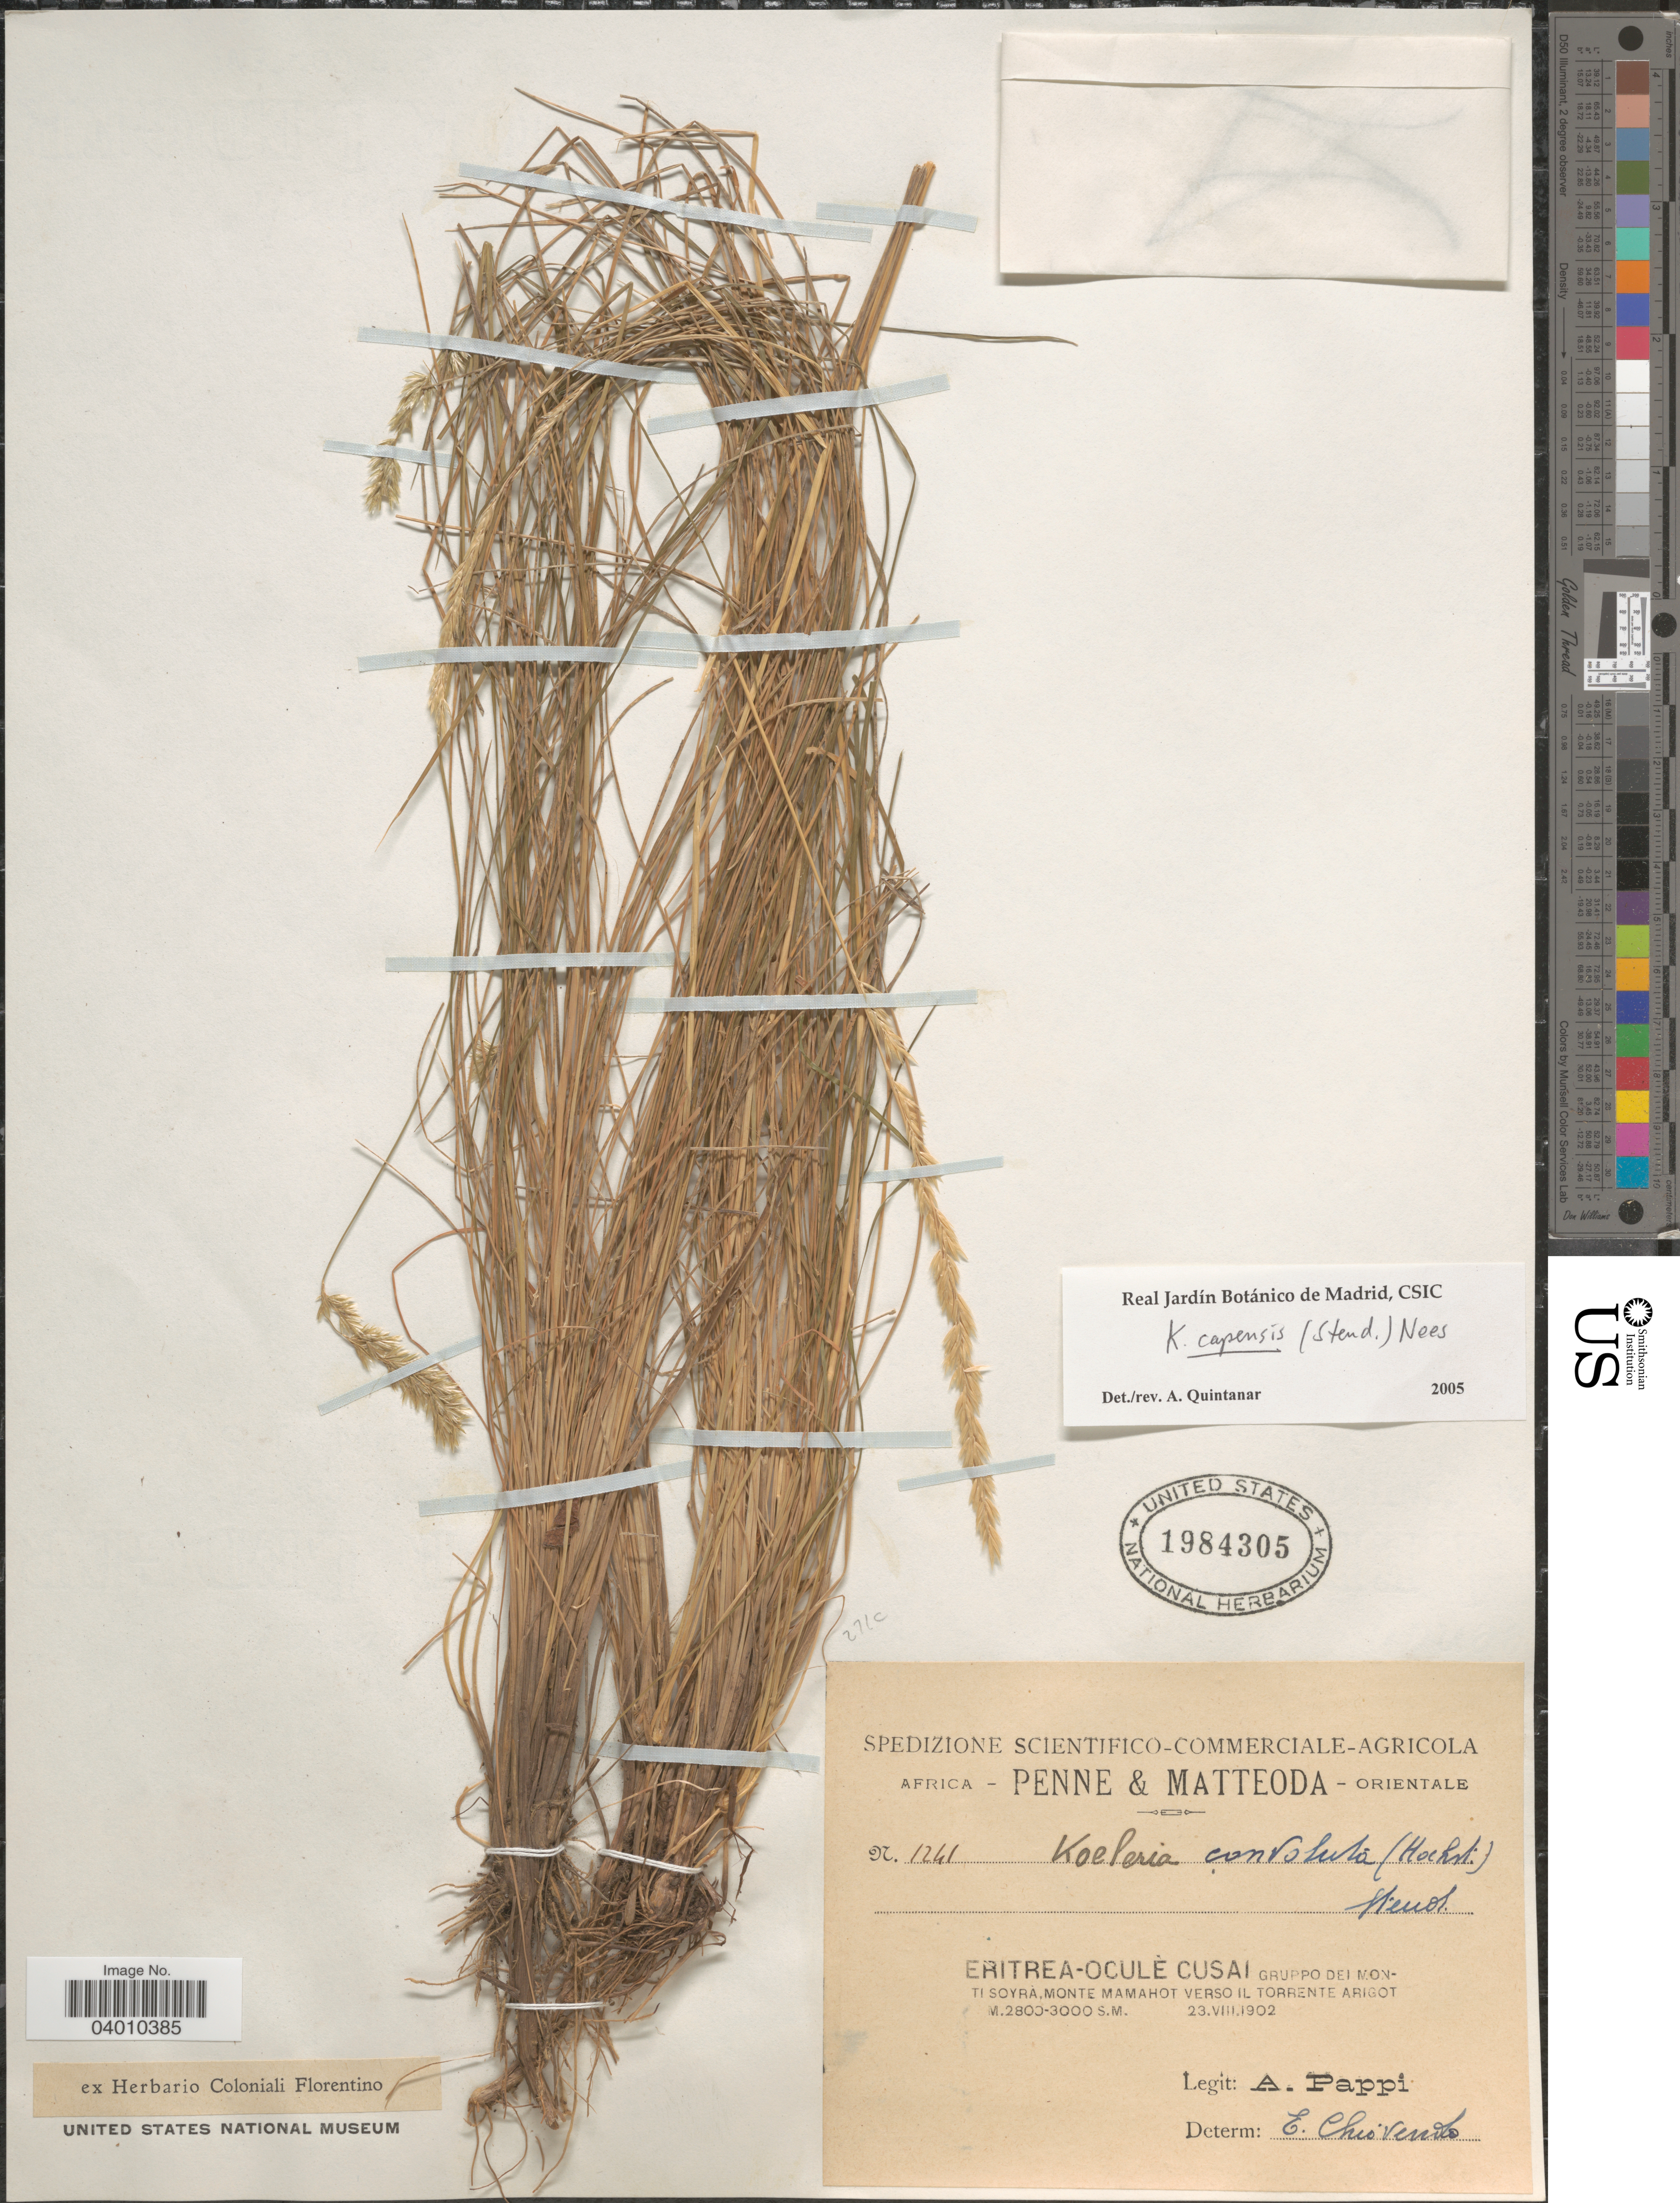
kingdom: Plantae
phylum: Tracheophyta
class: Liliopsida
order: Poales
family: Poaceae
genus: Koeleria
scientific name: Koeleria capensis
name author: (Steud.) Nees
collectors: A. Pappi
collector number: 1241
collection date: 1902-08-23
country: Eritrea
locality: Africa Orientale. Oculè Cusai gruppo dei Monti Soyra, Monte Mamahot verso il Torrente Arigot.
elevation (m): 2800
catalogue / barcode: US 1984305